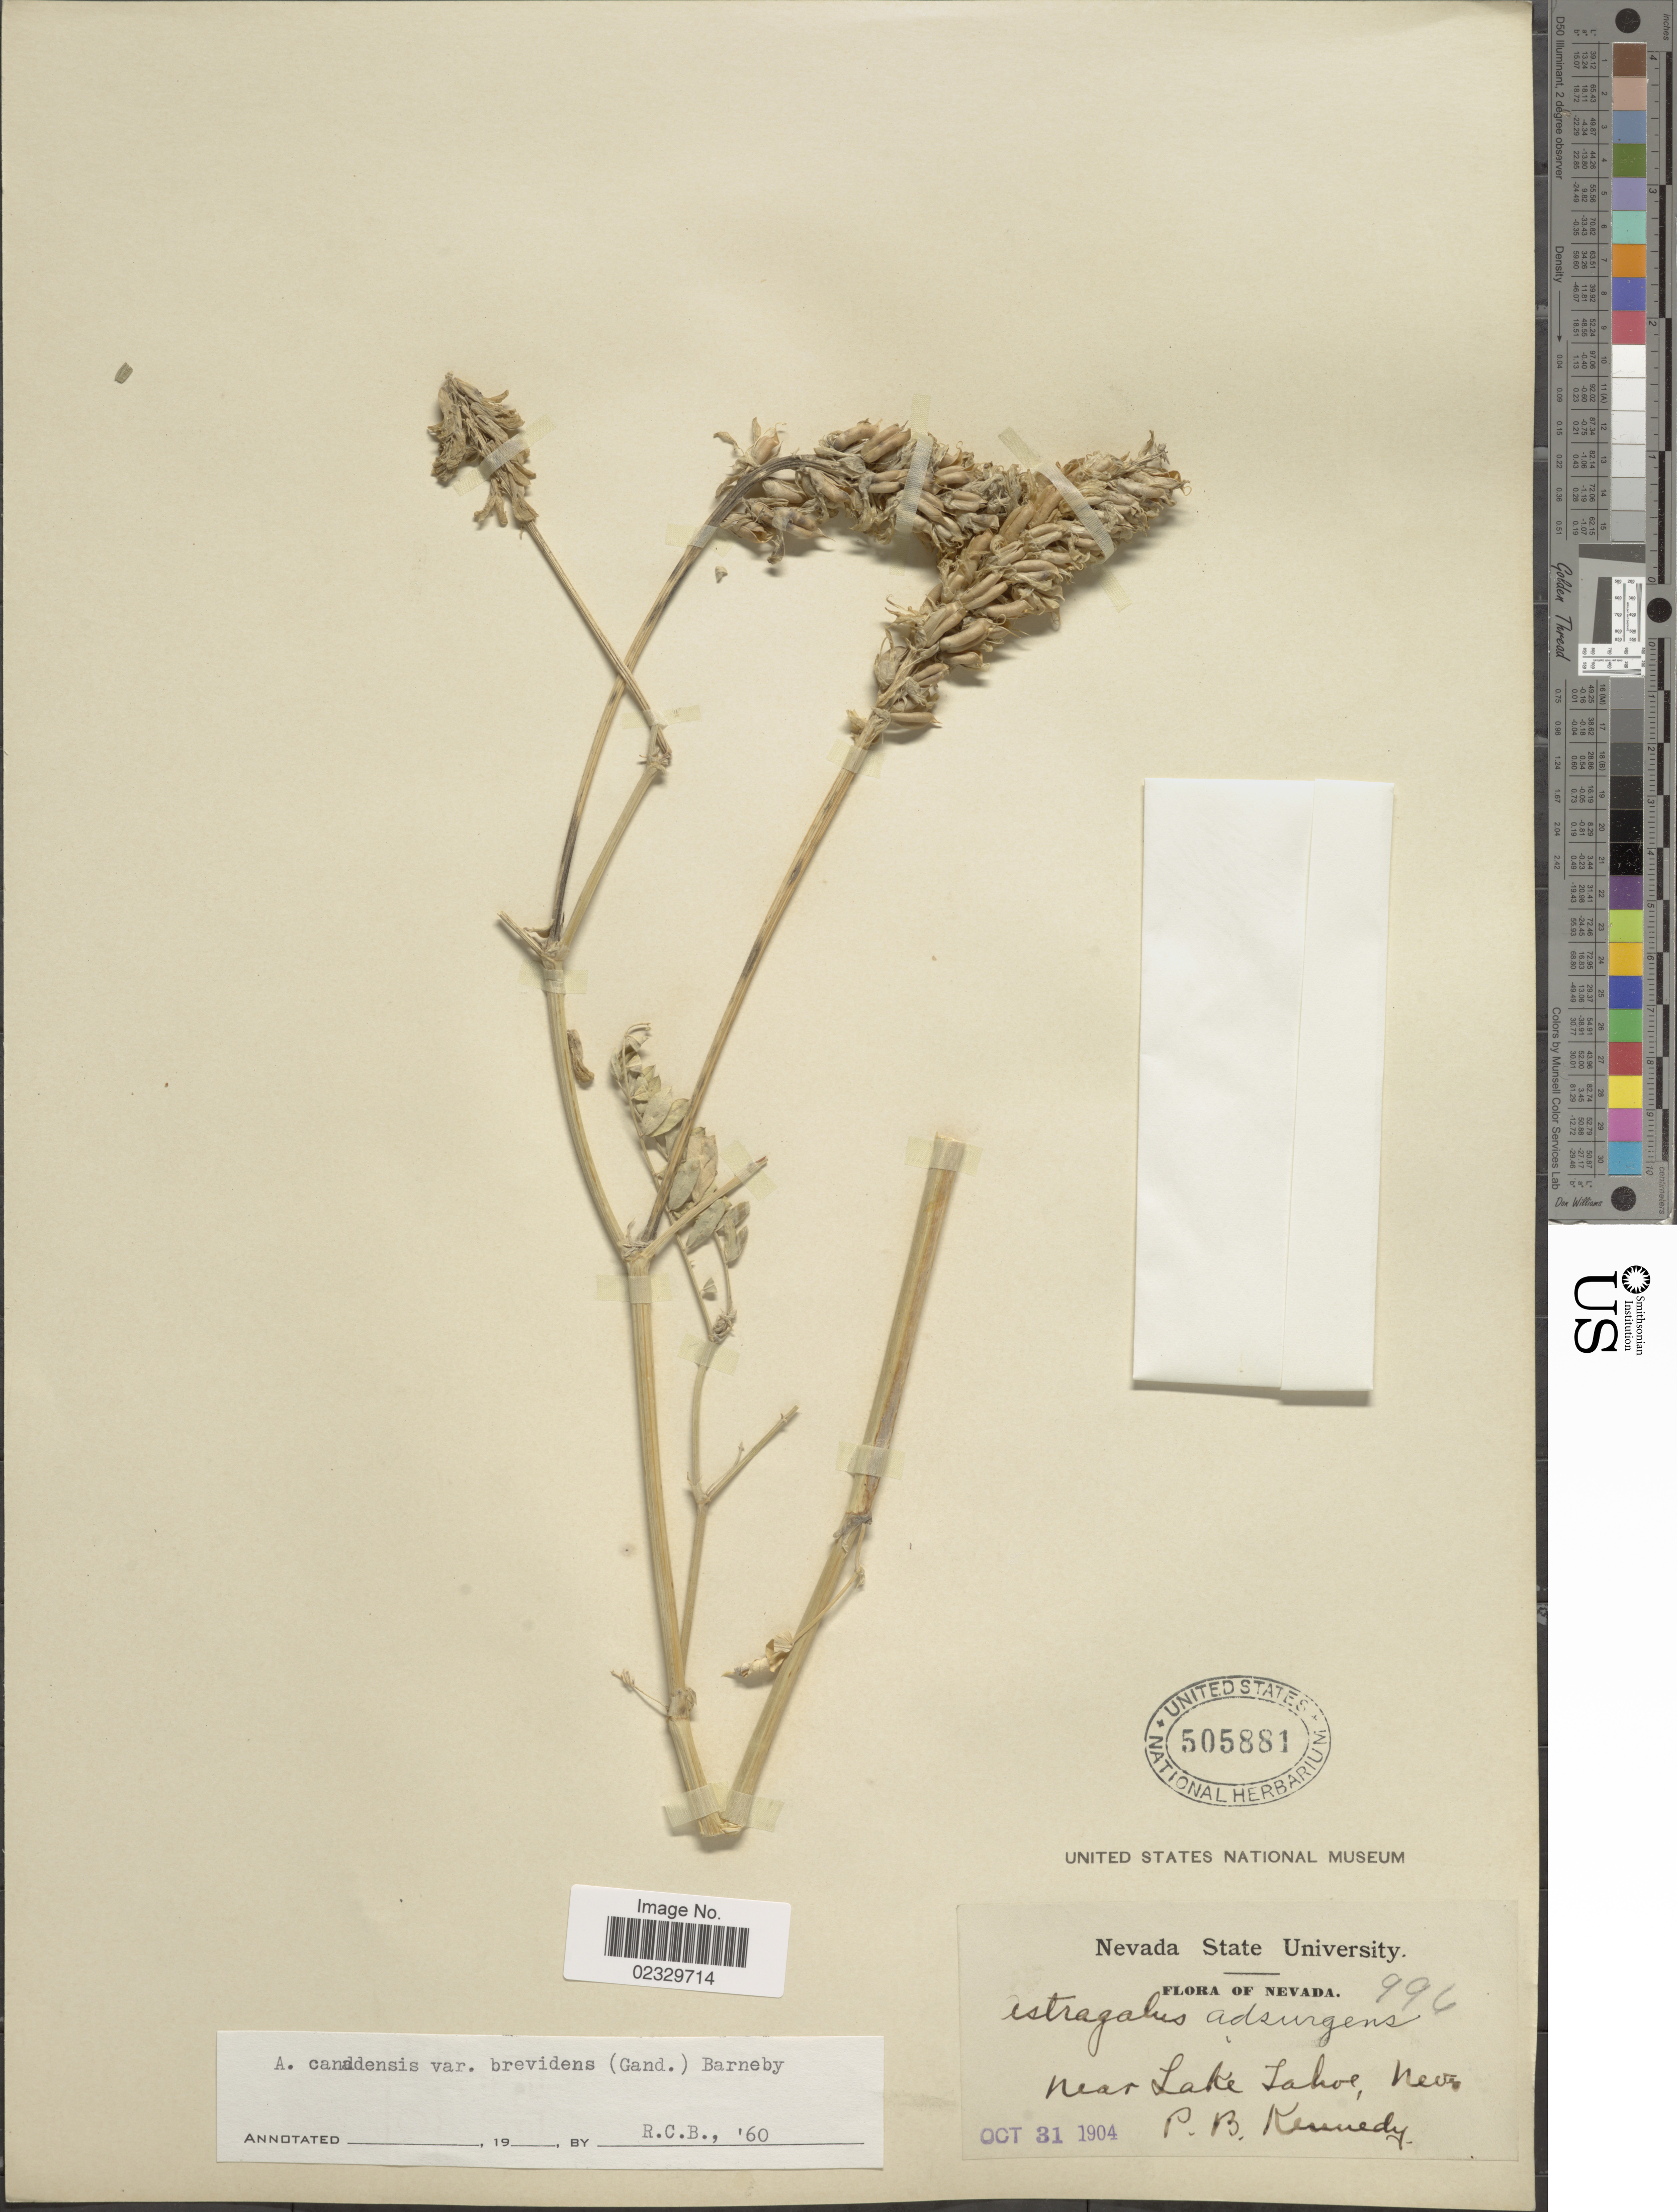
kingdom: Plantae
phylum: Tracheophyta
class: Magnoliopsida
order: Fabales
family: Fabaceae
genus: Astragalus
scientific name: Astragalus canadensis var. brevidens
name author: L.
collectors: P. B. Kennedy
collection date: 1904-10-31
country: United States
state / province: Nevada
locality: Near Lake Tahoe, Nev.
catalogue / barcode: US 505881